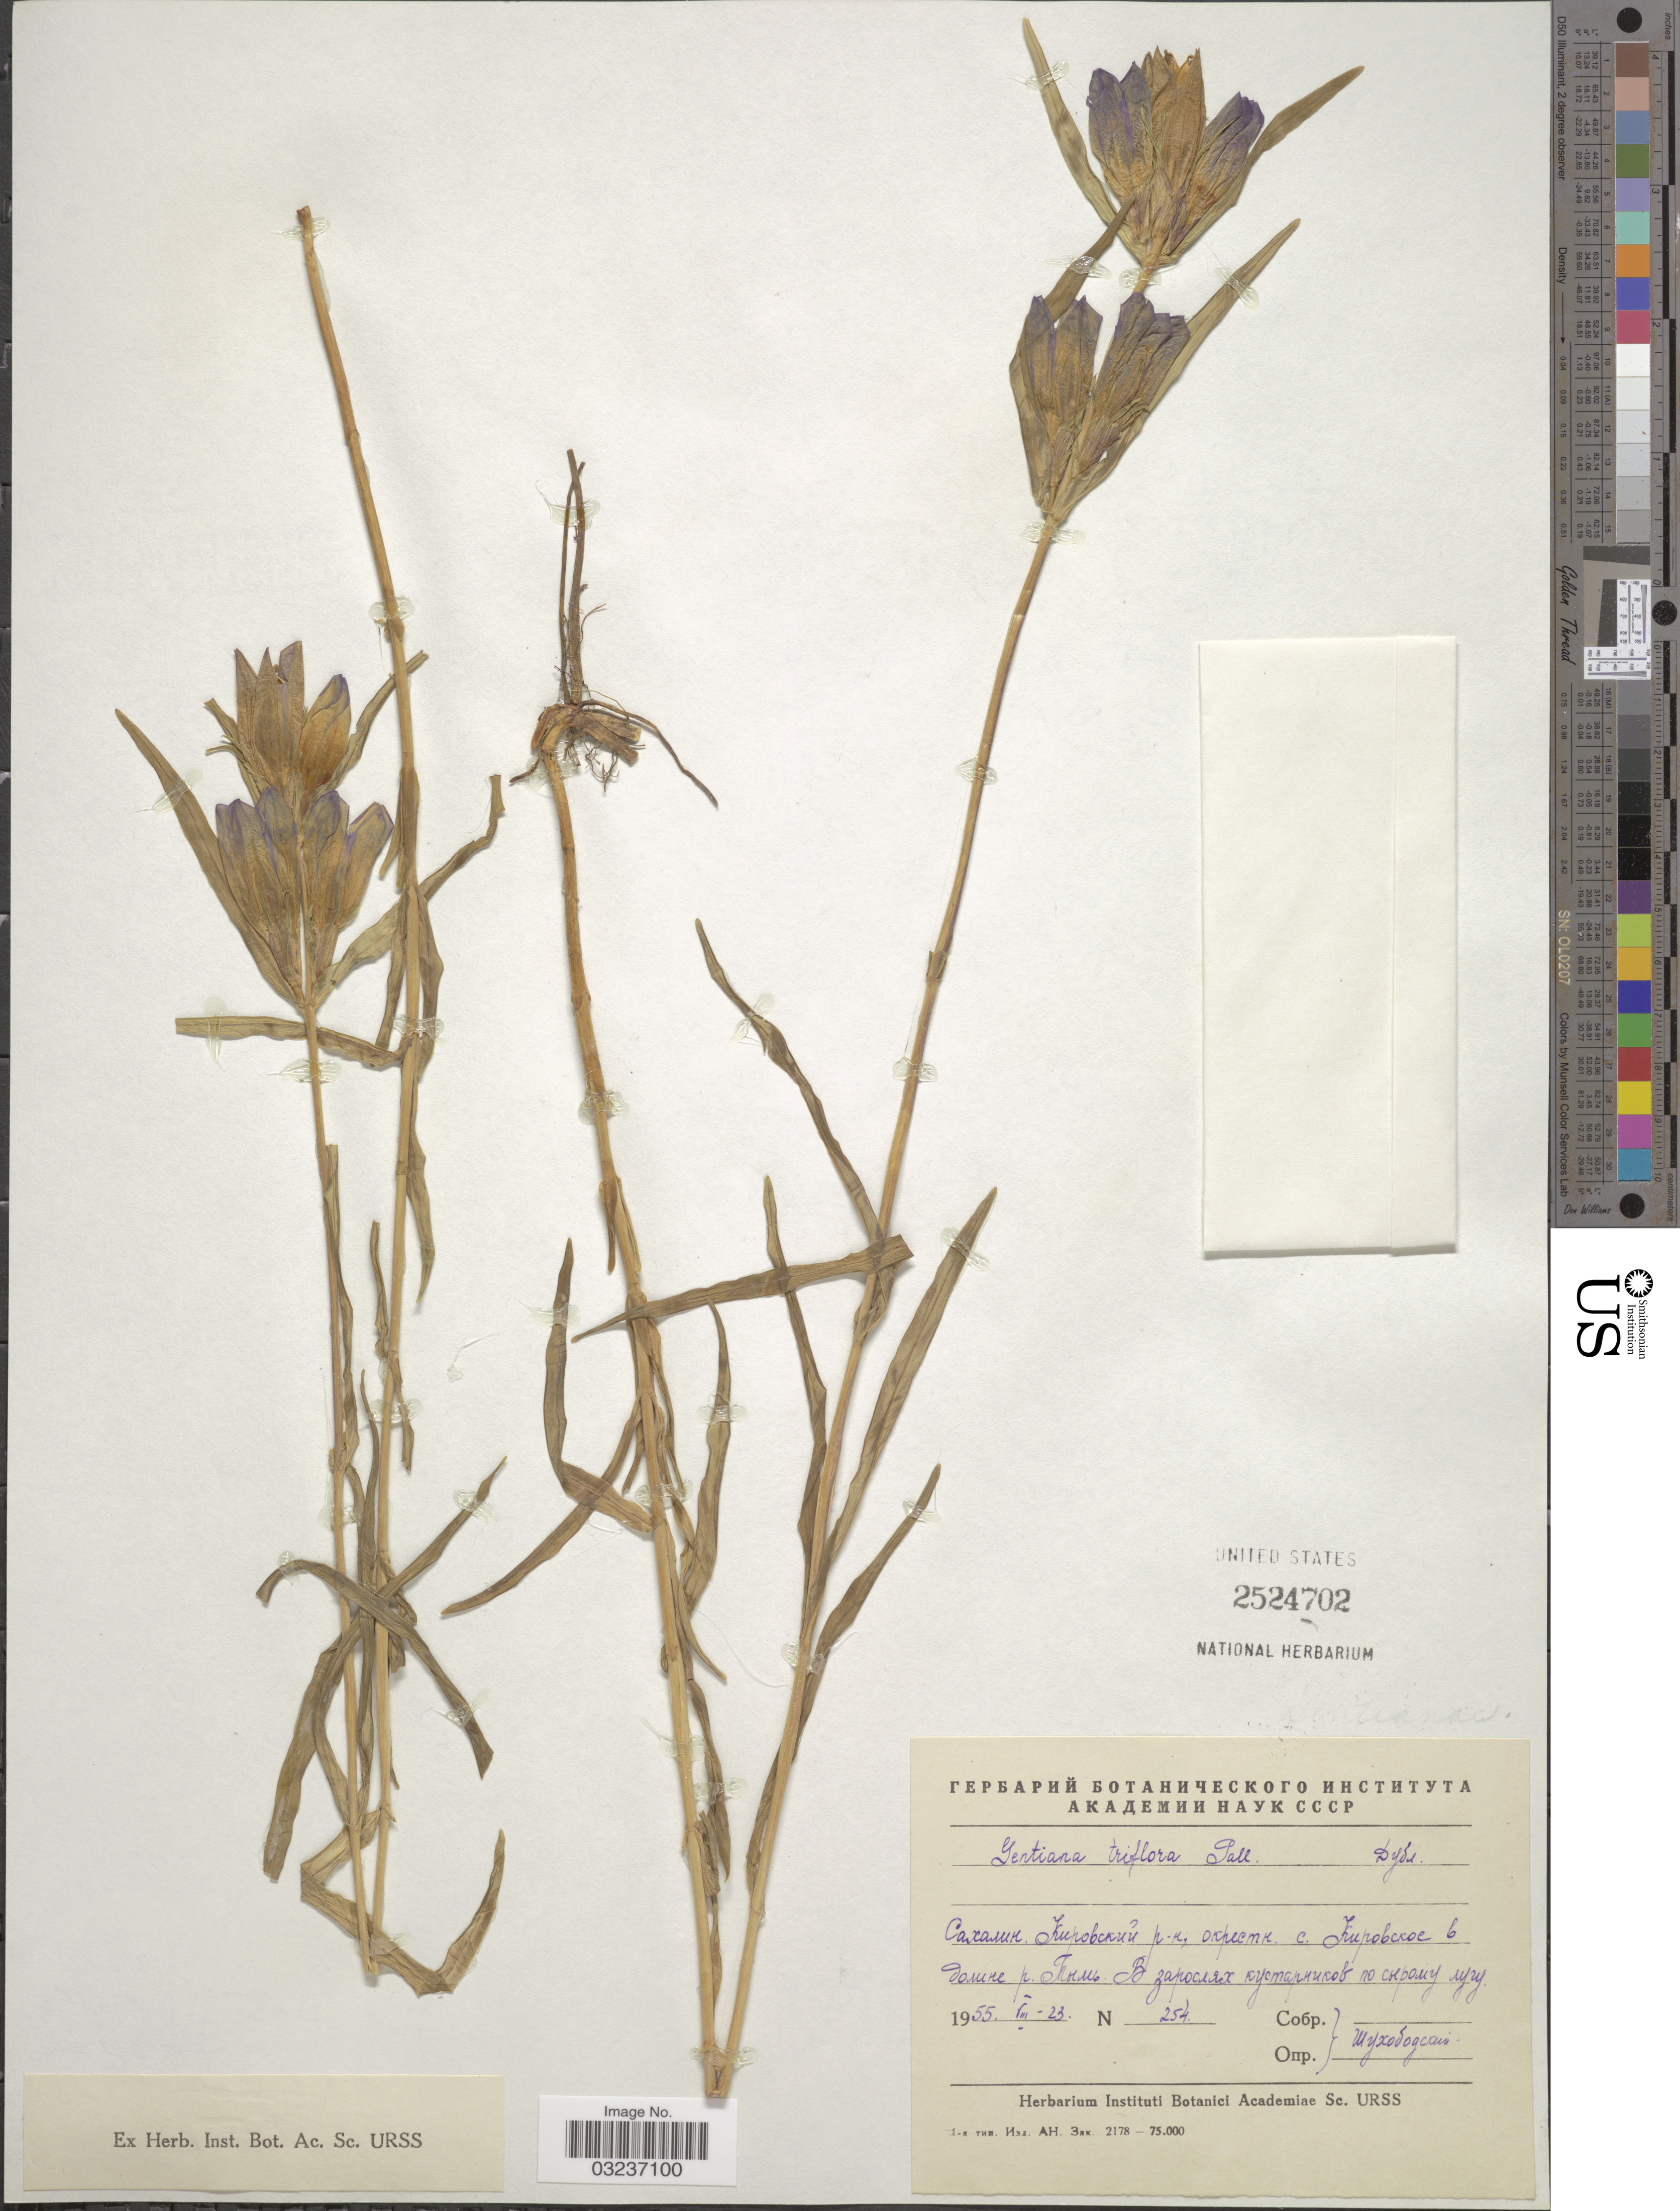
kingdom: Plantae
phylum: Tracheophyta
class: Magnoliopsida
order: Gentianales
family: Gentianaceae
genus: Gentiana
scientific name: Gentiana triflora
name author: Pall.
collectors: Shukhobodskiy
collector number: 254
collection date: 1955-08-23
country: Russian Federation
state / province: Sakhalin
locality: Village Kirovskoe, Valley of River Tym.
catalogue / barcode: US 2524702